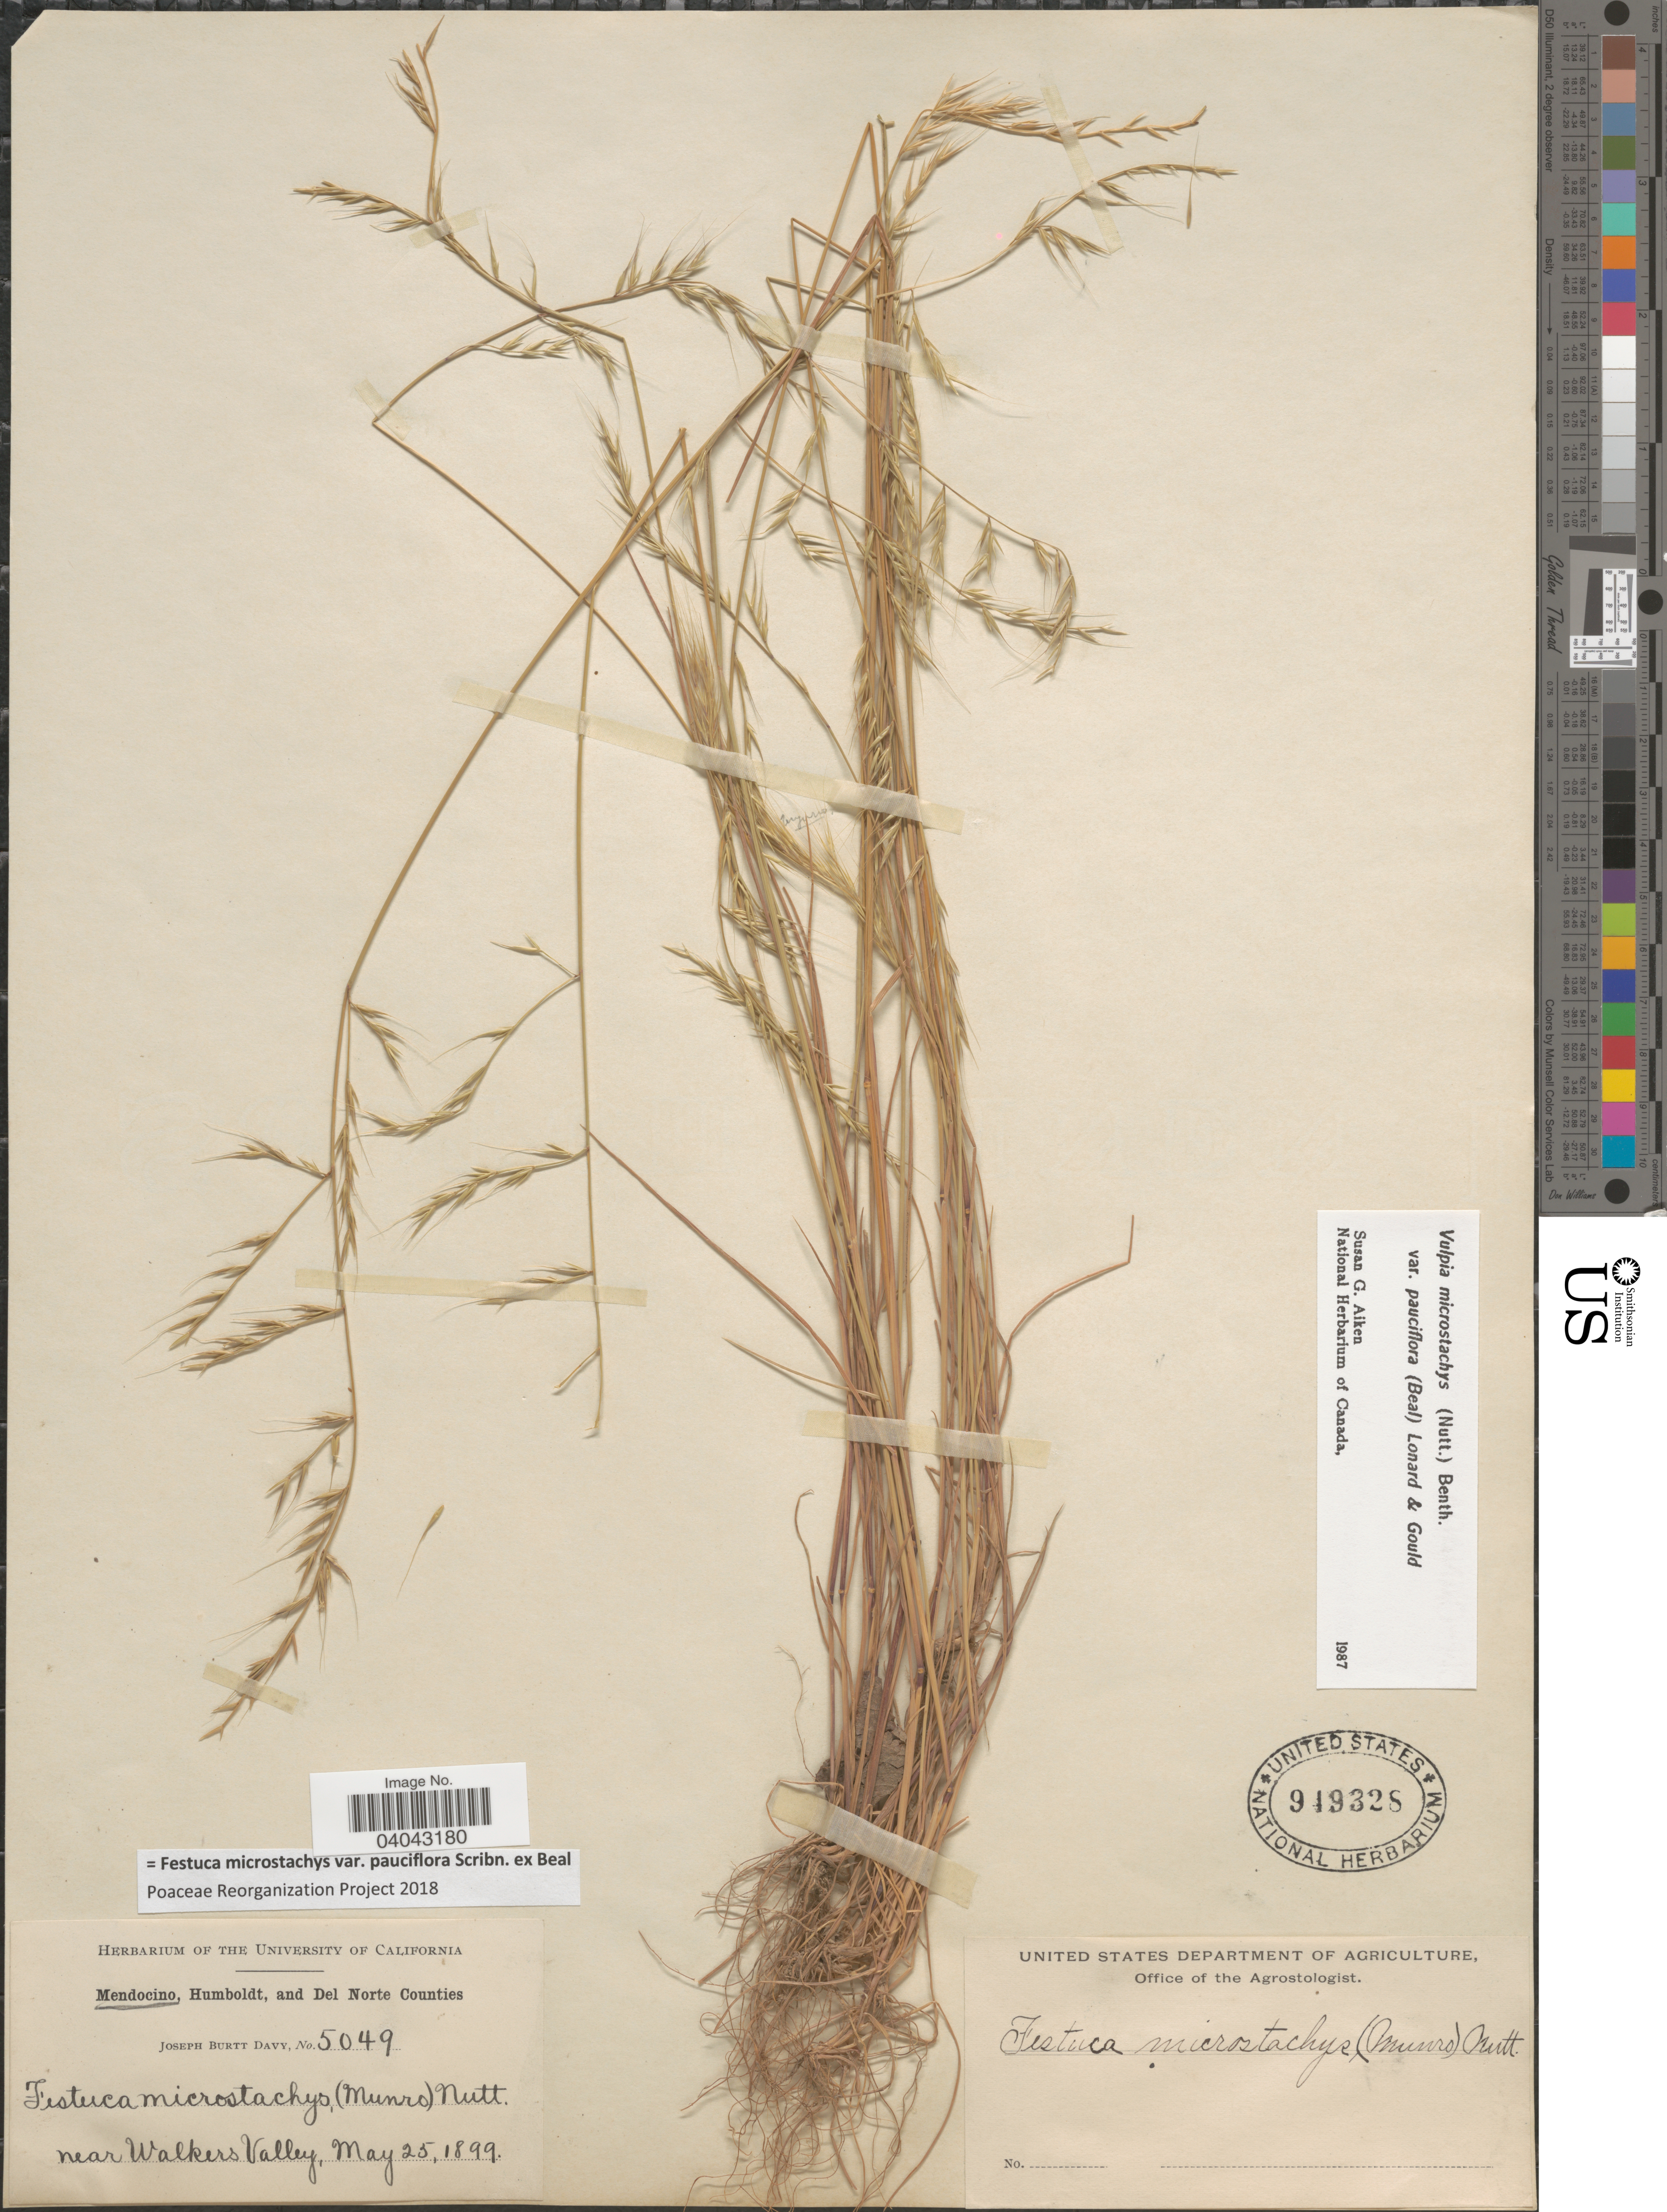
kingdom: Plantae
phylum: Tracheophyta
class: Liliopsida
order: Poales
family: Poaceae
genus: Festuca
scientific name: Festuca microstachys var. pauciflora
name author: Scribn. ex W.J. Beal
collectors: J. Burtt Davy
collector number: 5049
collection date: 1899-05-25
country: United States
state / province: California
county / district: Mendocino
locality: Mendocino. Near Walkers Valley.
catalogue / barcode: US 949328